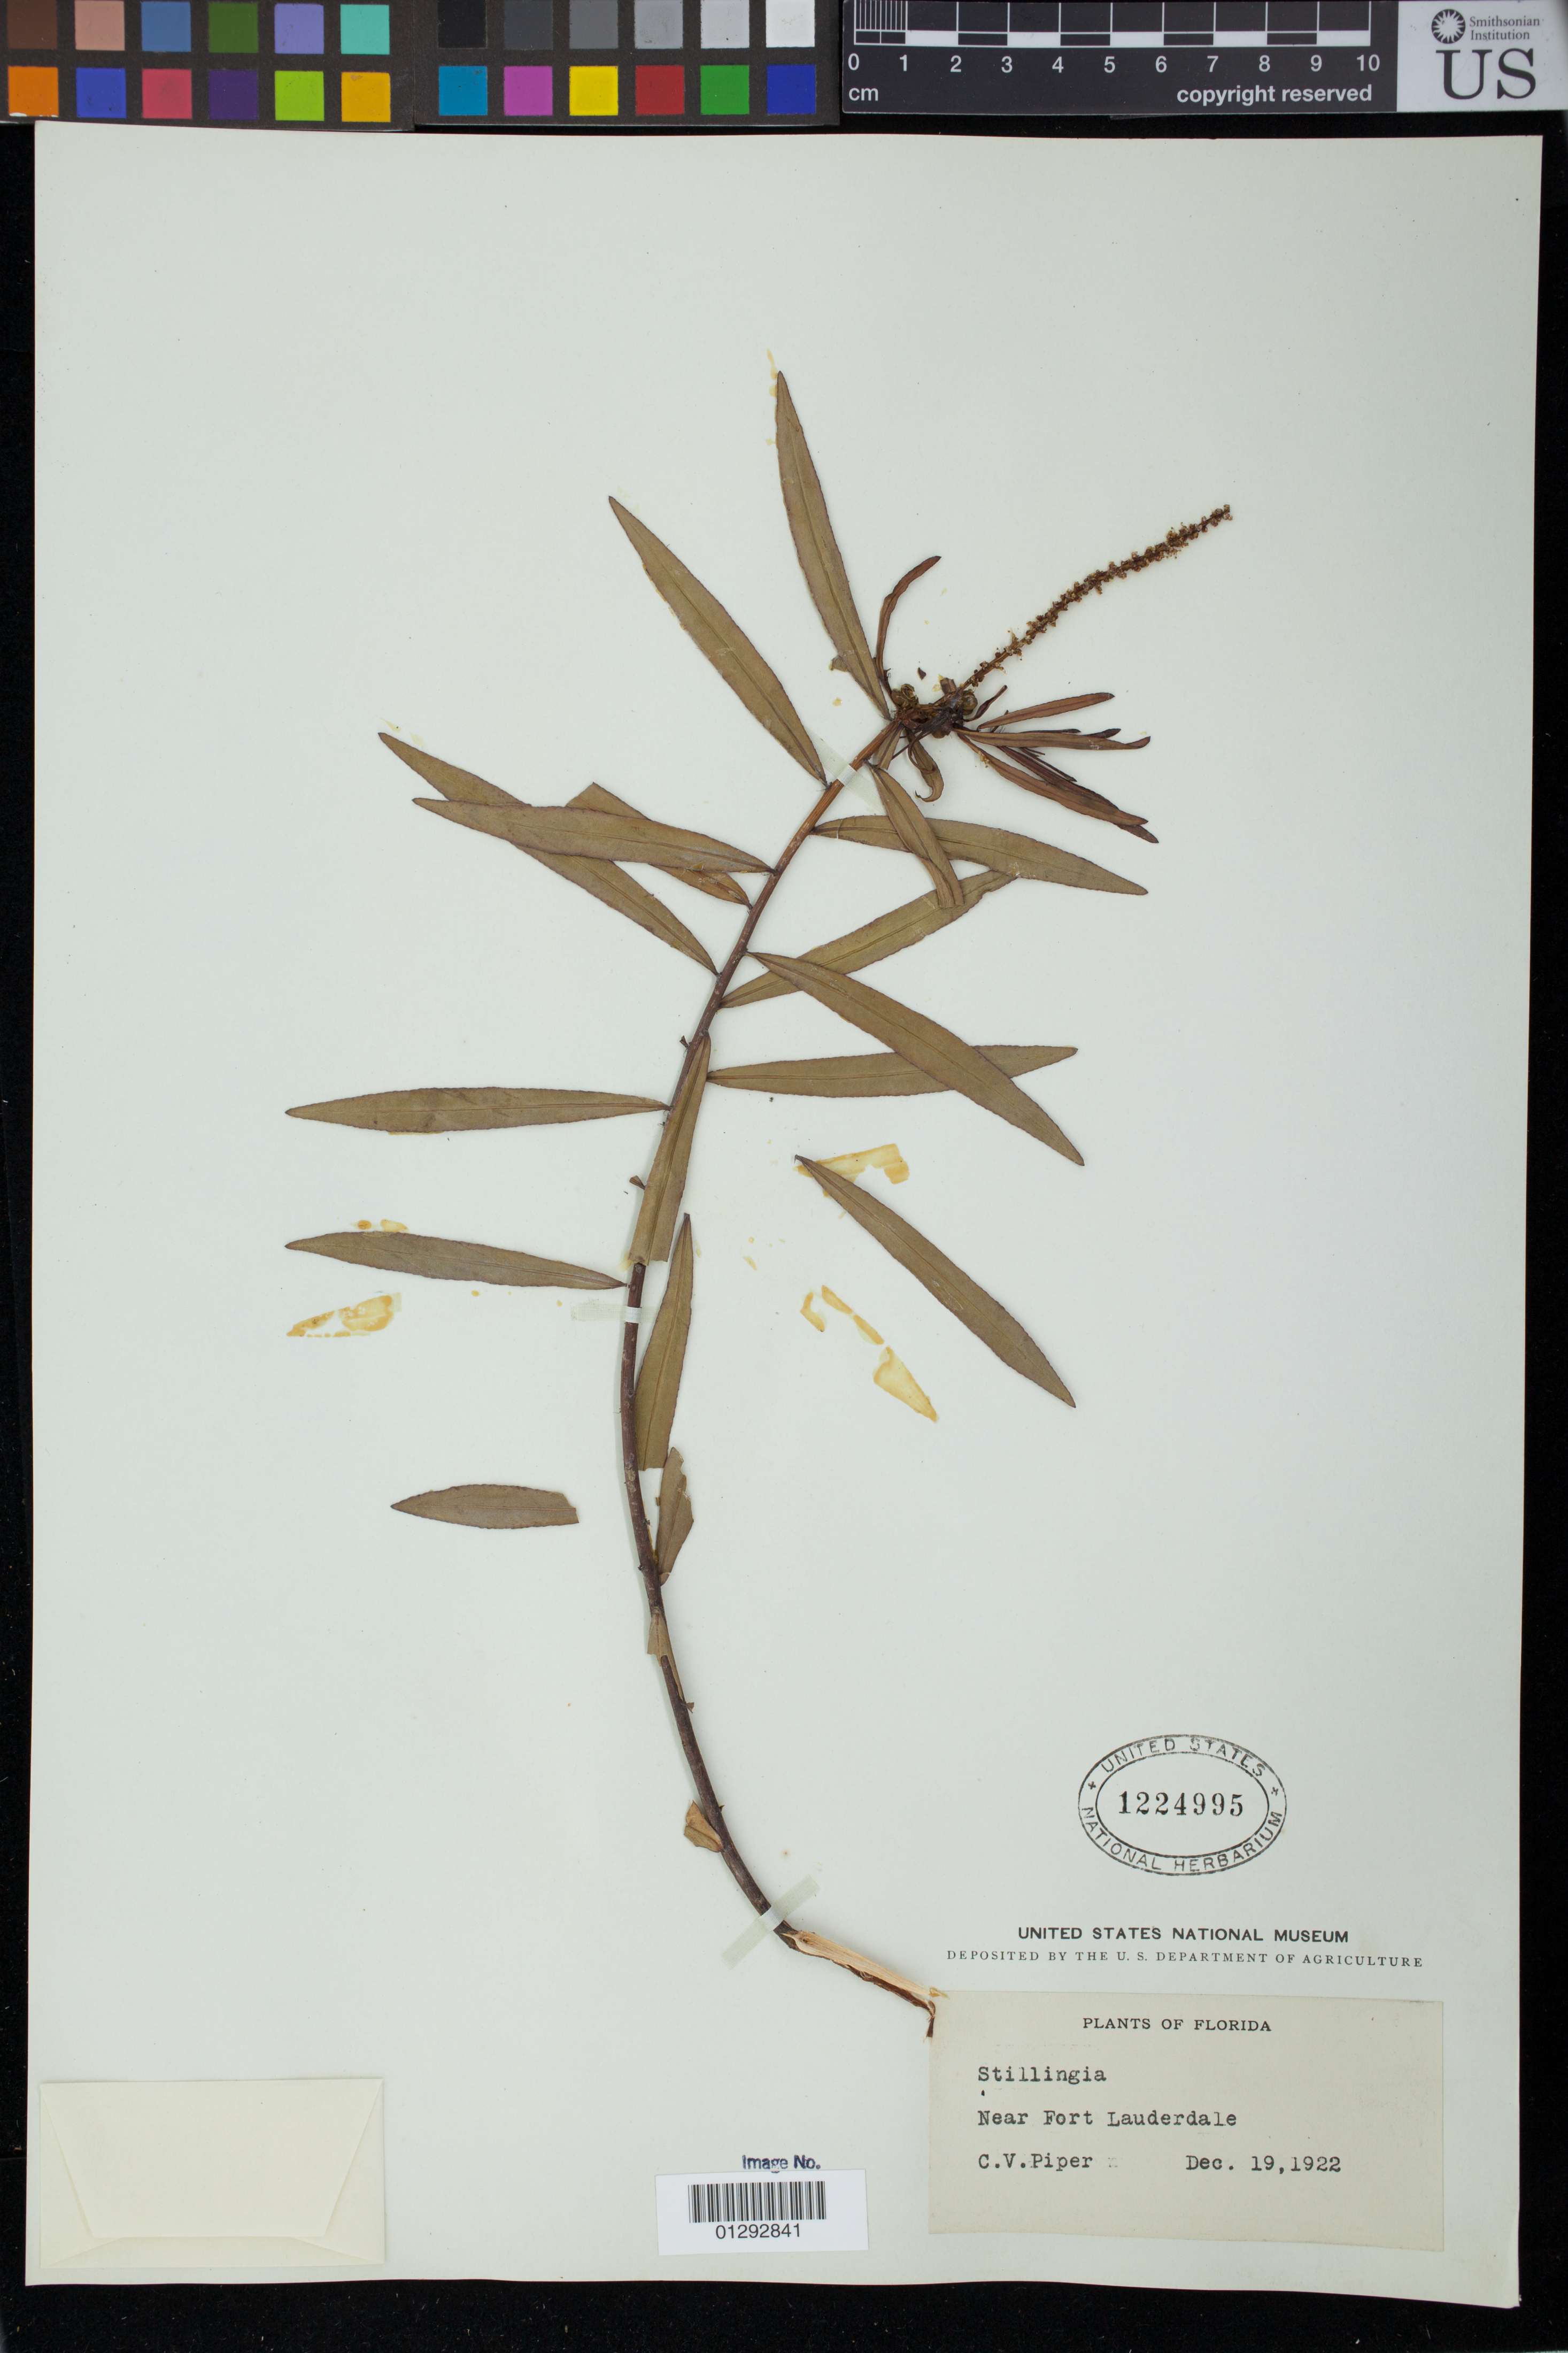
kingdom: Plantae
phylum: Tracheophyta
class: Magnoliopsida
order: Malpighiales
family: Euphorbiaceae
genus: Stillingia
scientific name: Stillingia sylvatica subsp. tenuis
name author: (Small) D.J. Rogers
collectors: C. V. Piper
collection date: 1922-12-19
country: United States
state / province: Florida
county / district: Broward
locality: Near Fort Lauderdale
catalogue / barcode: US 1224995